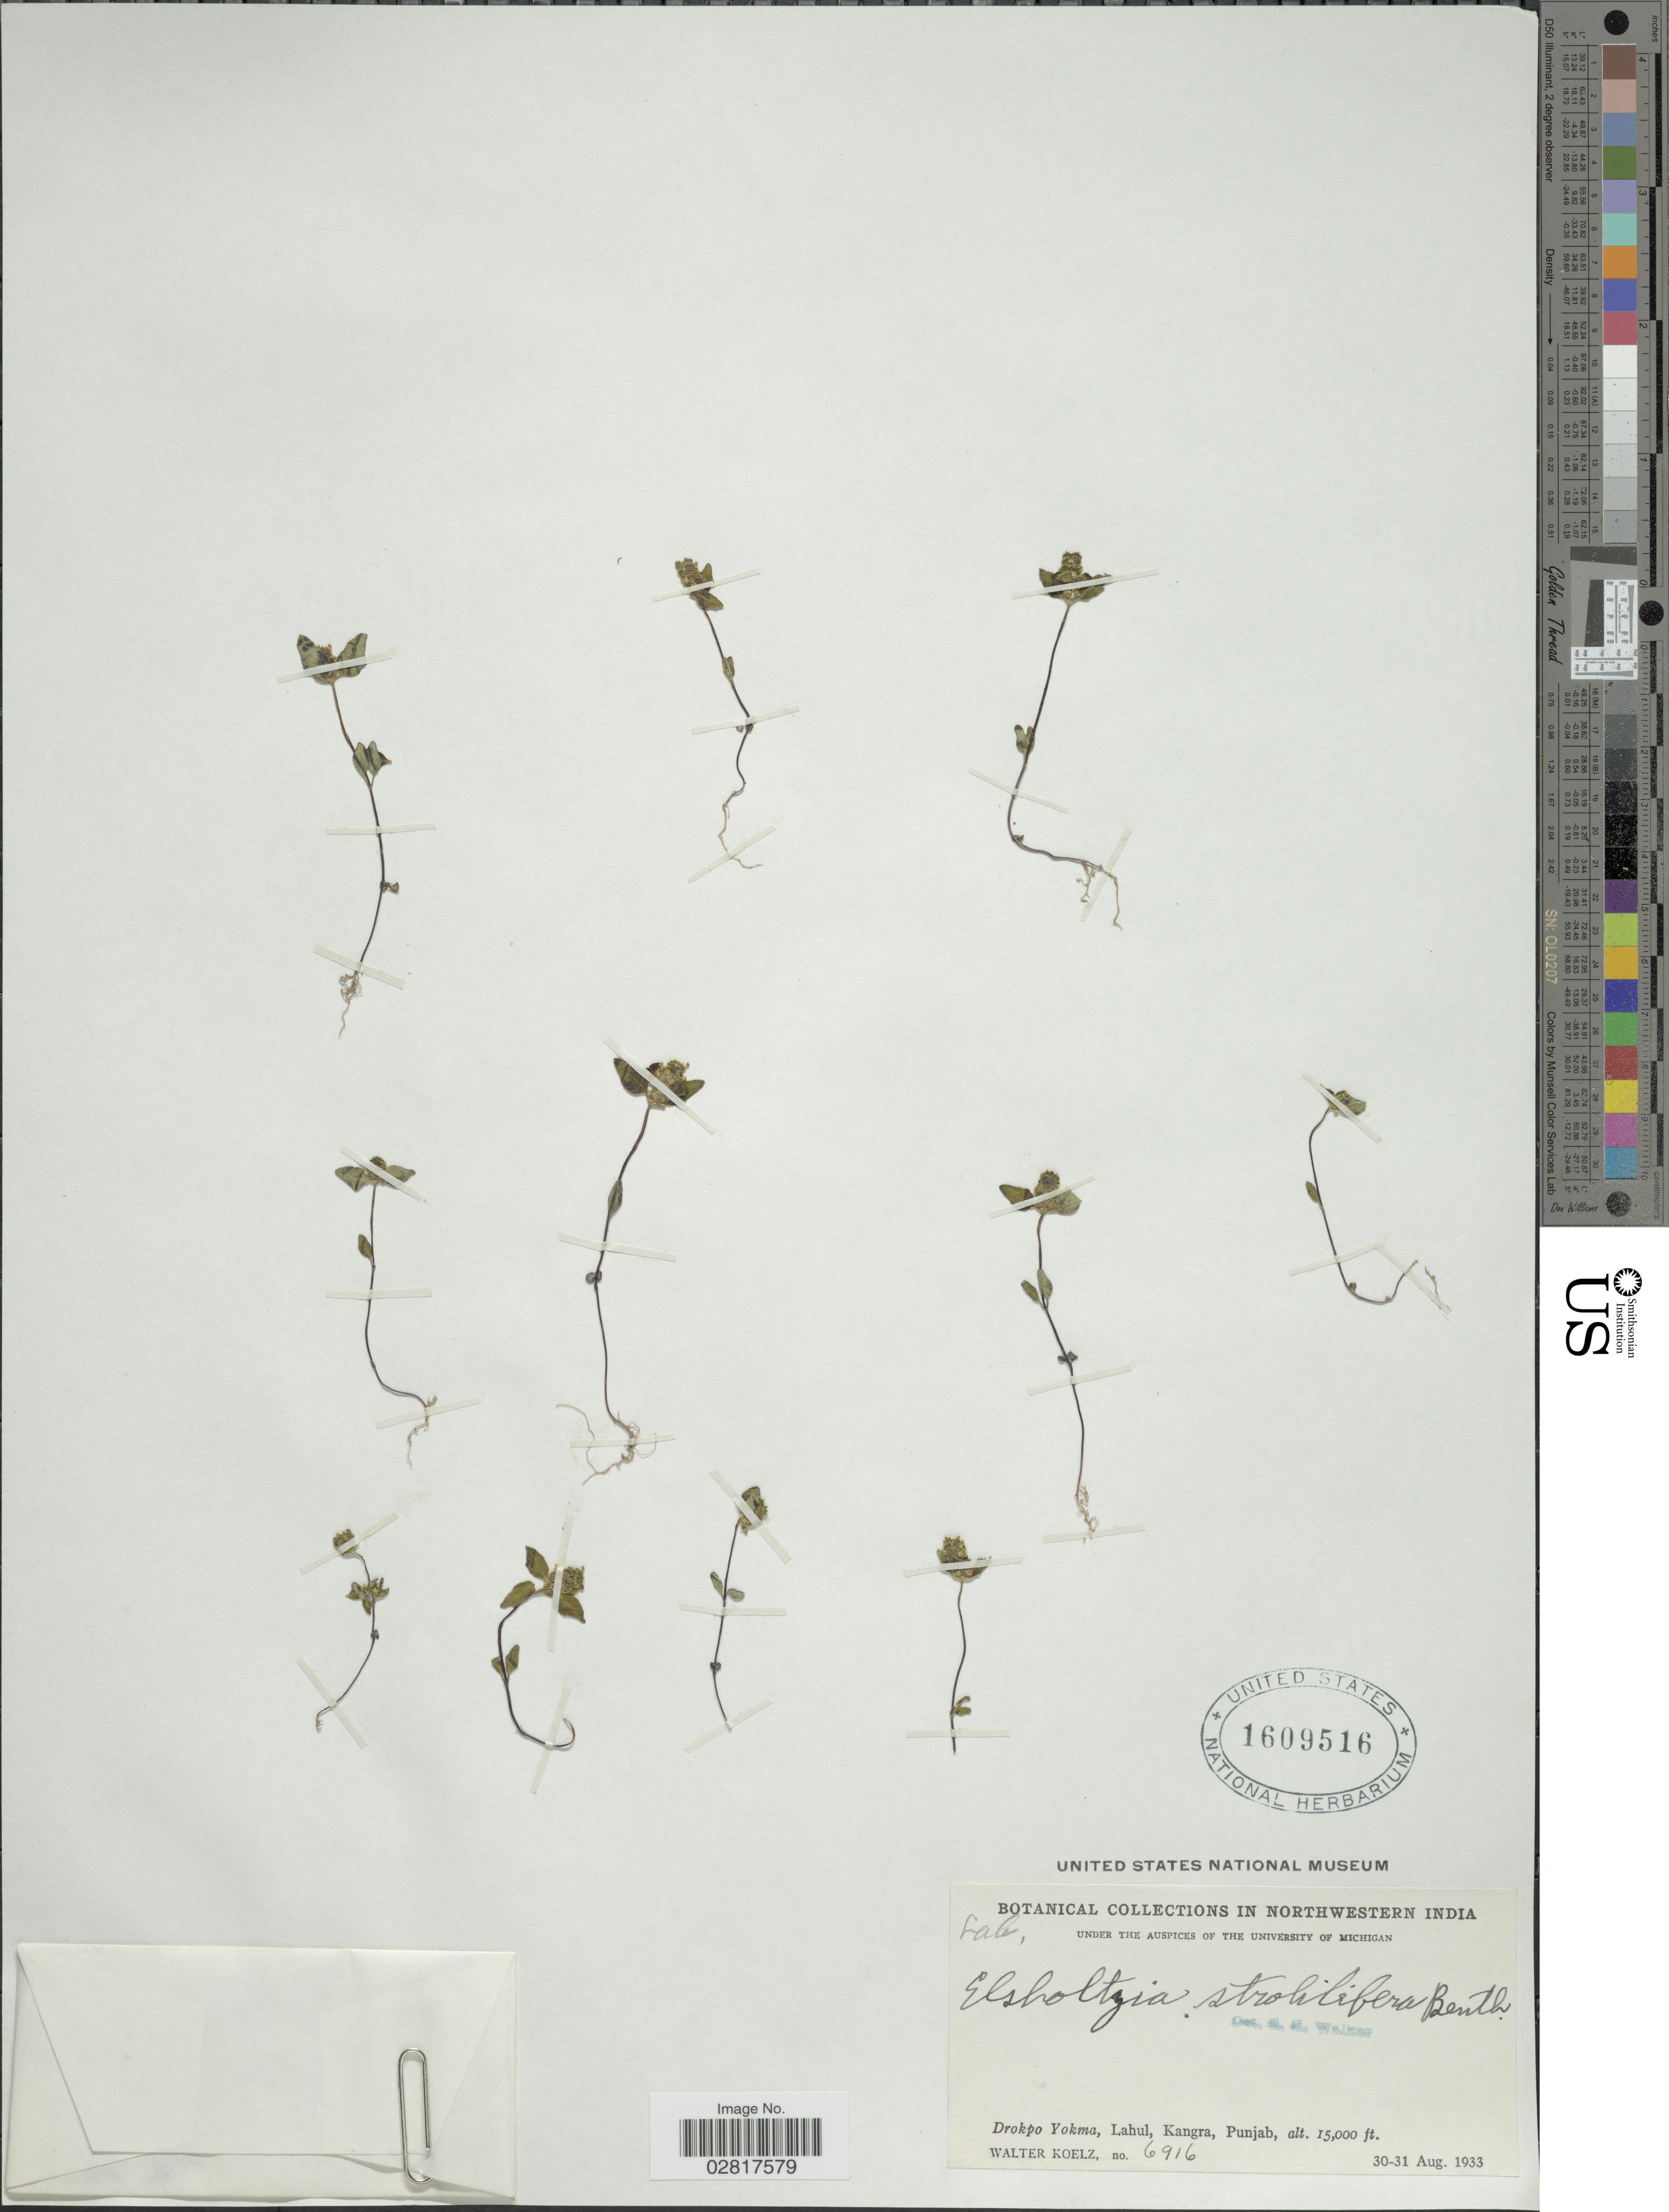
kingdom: Plantae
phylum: Tracheophyta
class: Magnoliopsida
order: Lamiales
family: Lamiaceae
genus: Elsholtzia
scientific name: Elsholtzia strobilifera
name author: (Benth.) Benth.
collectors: W. N. Koelz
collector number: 6916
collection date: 1933-08-30/1933-08-31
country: India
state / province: Punjab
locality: Northwestern India, Drokpo Yokma, Lahul, Kangra.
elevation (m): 4572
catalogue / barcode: US 1609516